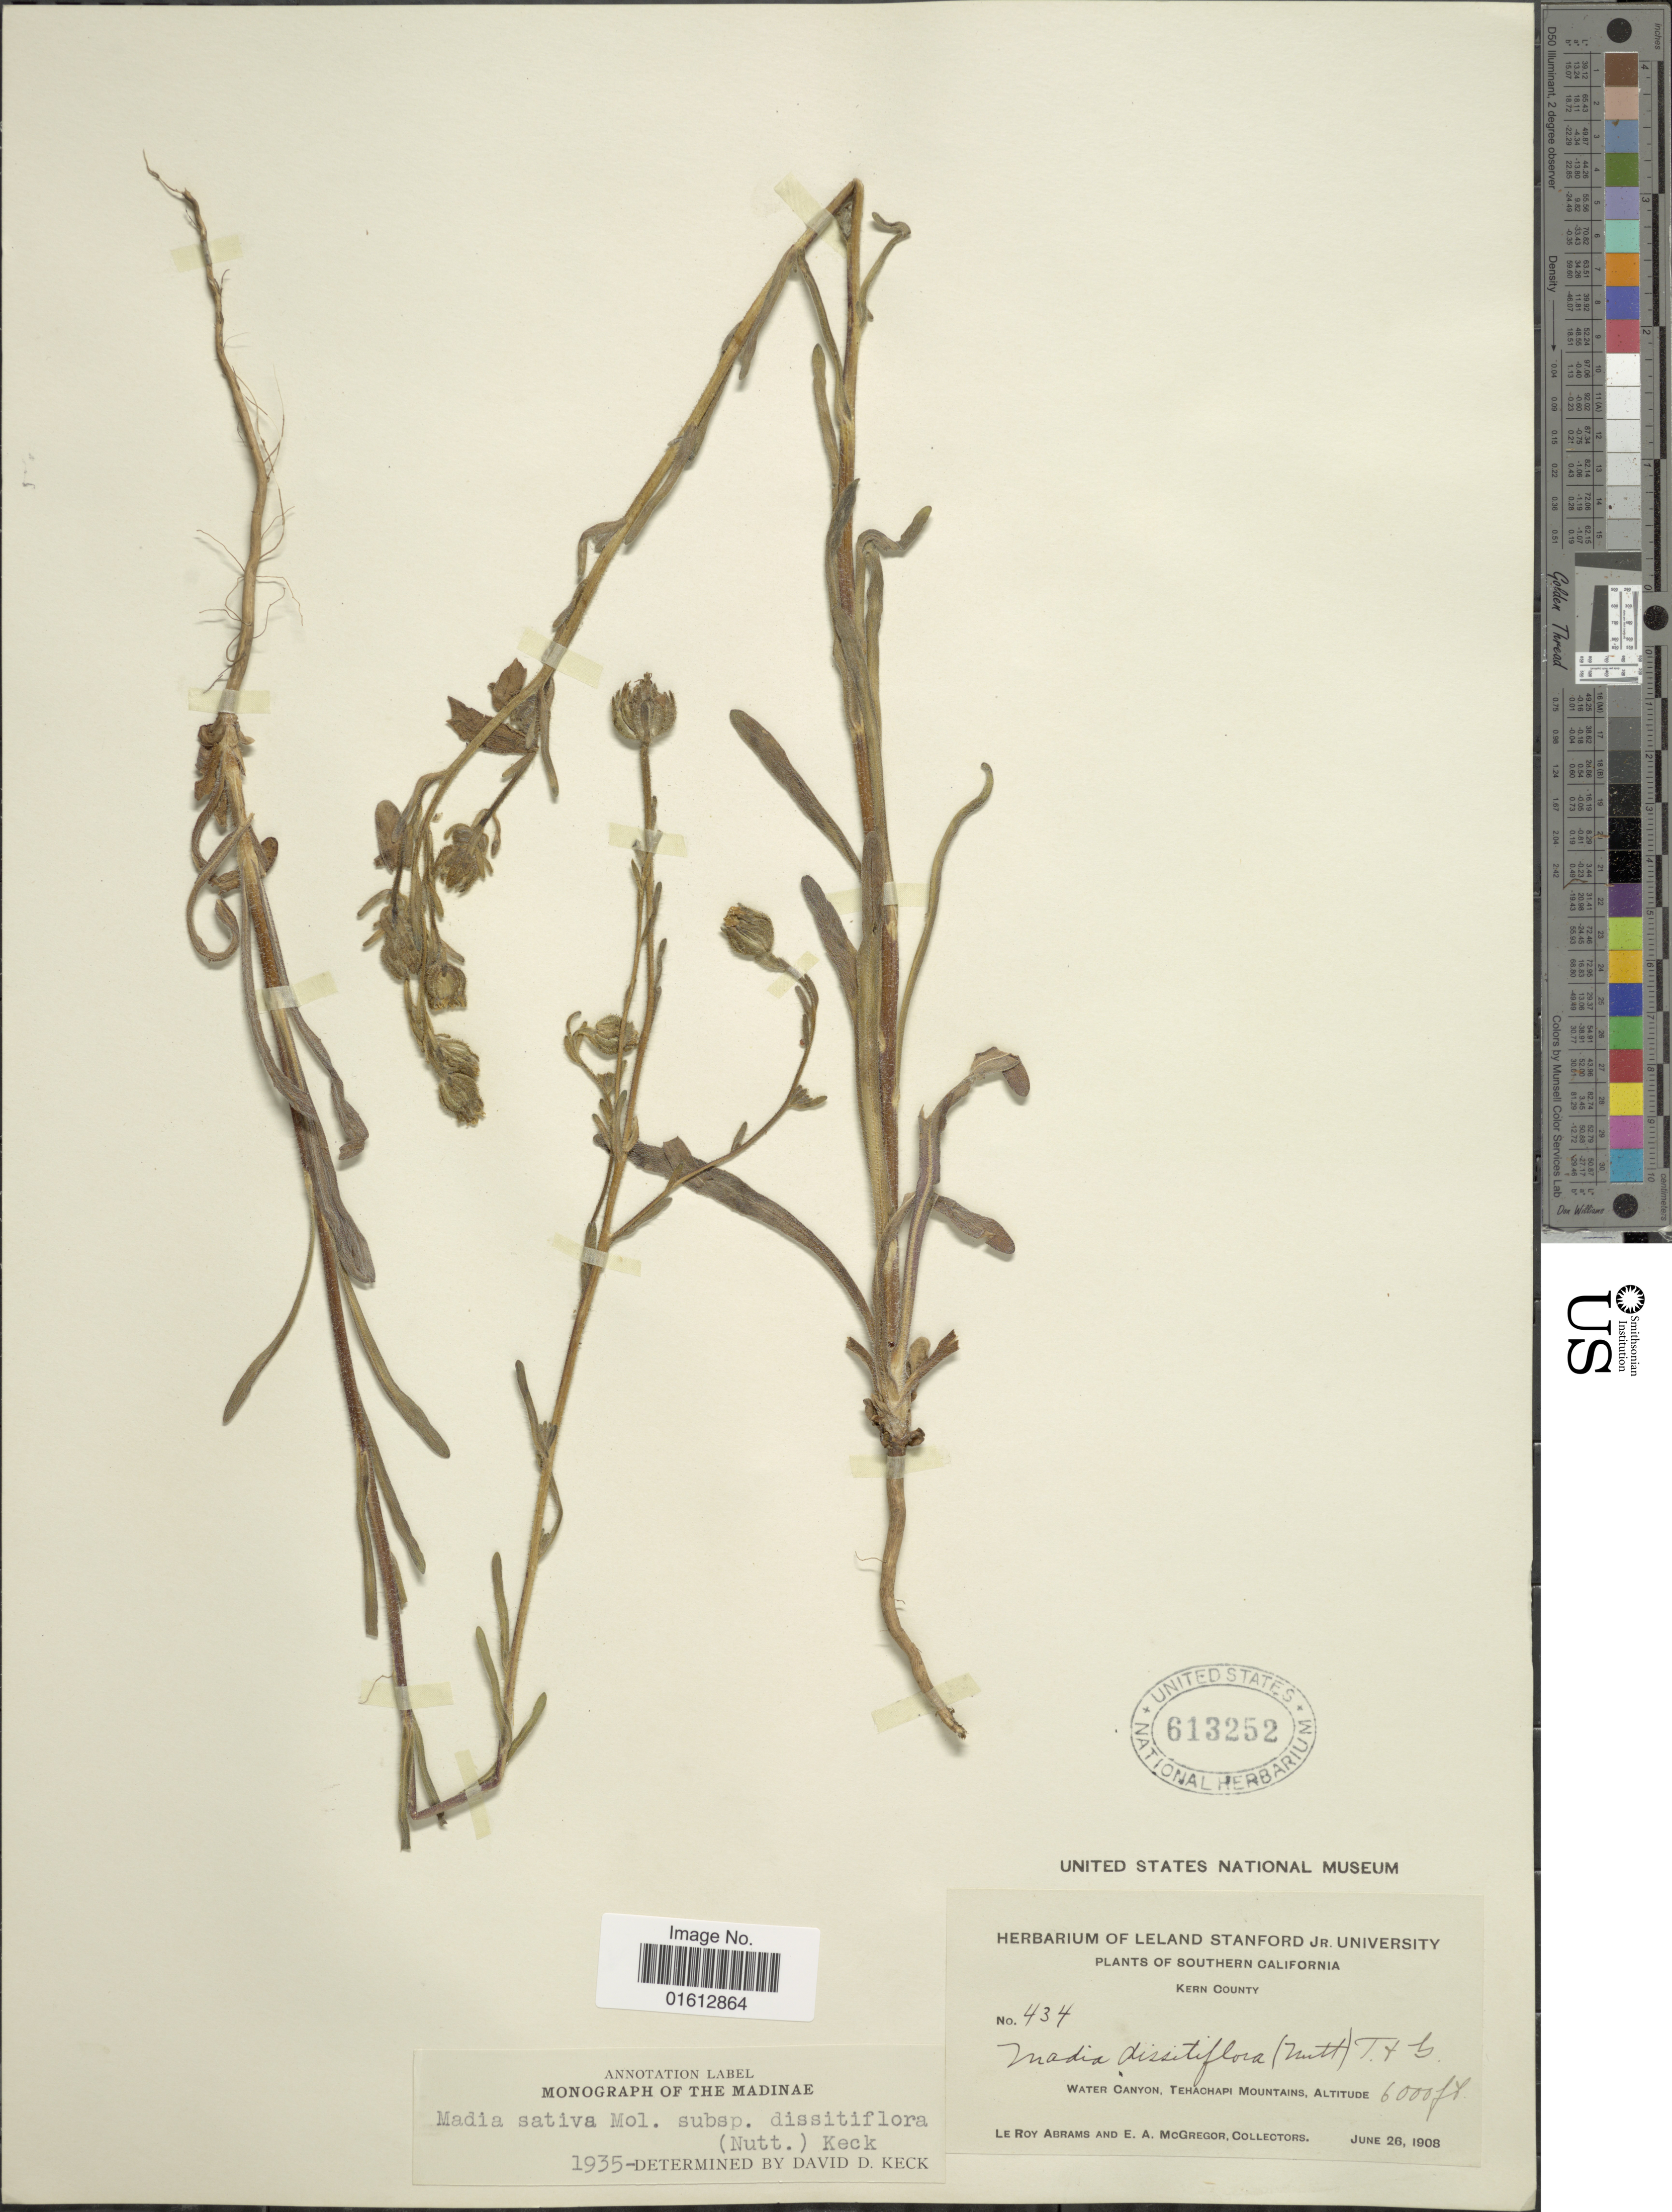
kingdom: Plantae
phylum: Tracheophyta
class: Magnoliopsida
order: Asterales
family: Asteraceae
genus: Madia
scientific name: Madia gracilis subsp. gracilis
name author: (Sm.) D.D. Keck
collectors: L. Abrams & E. A. McGregor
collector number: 434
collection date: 1908-06-26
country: United States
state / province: California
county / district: Kern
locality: Southern California, Kern County, water canyon, Tehachapi mountains.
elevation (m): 1829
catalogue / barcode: US 613252